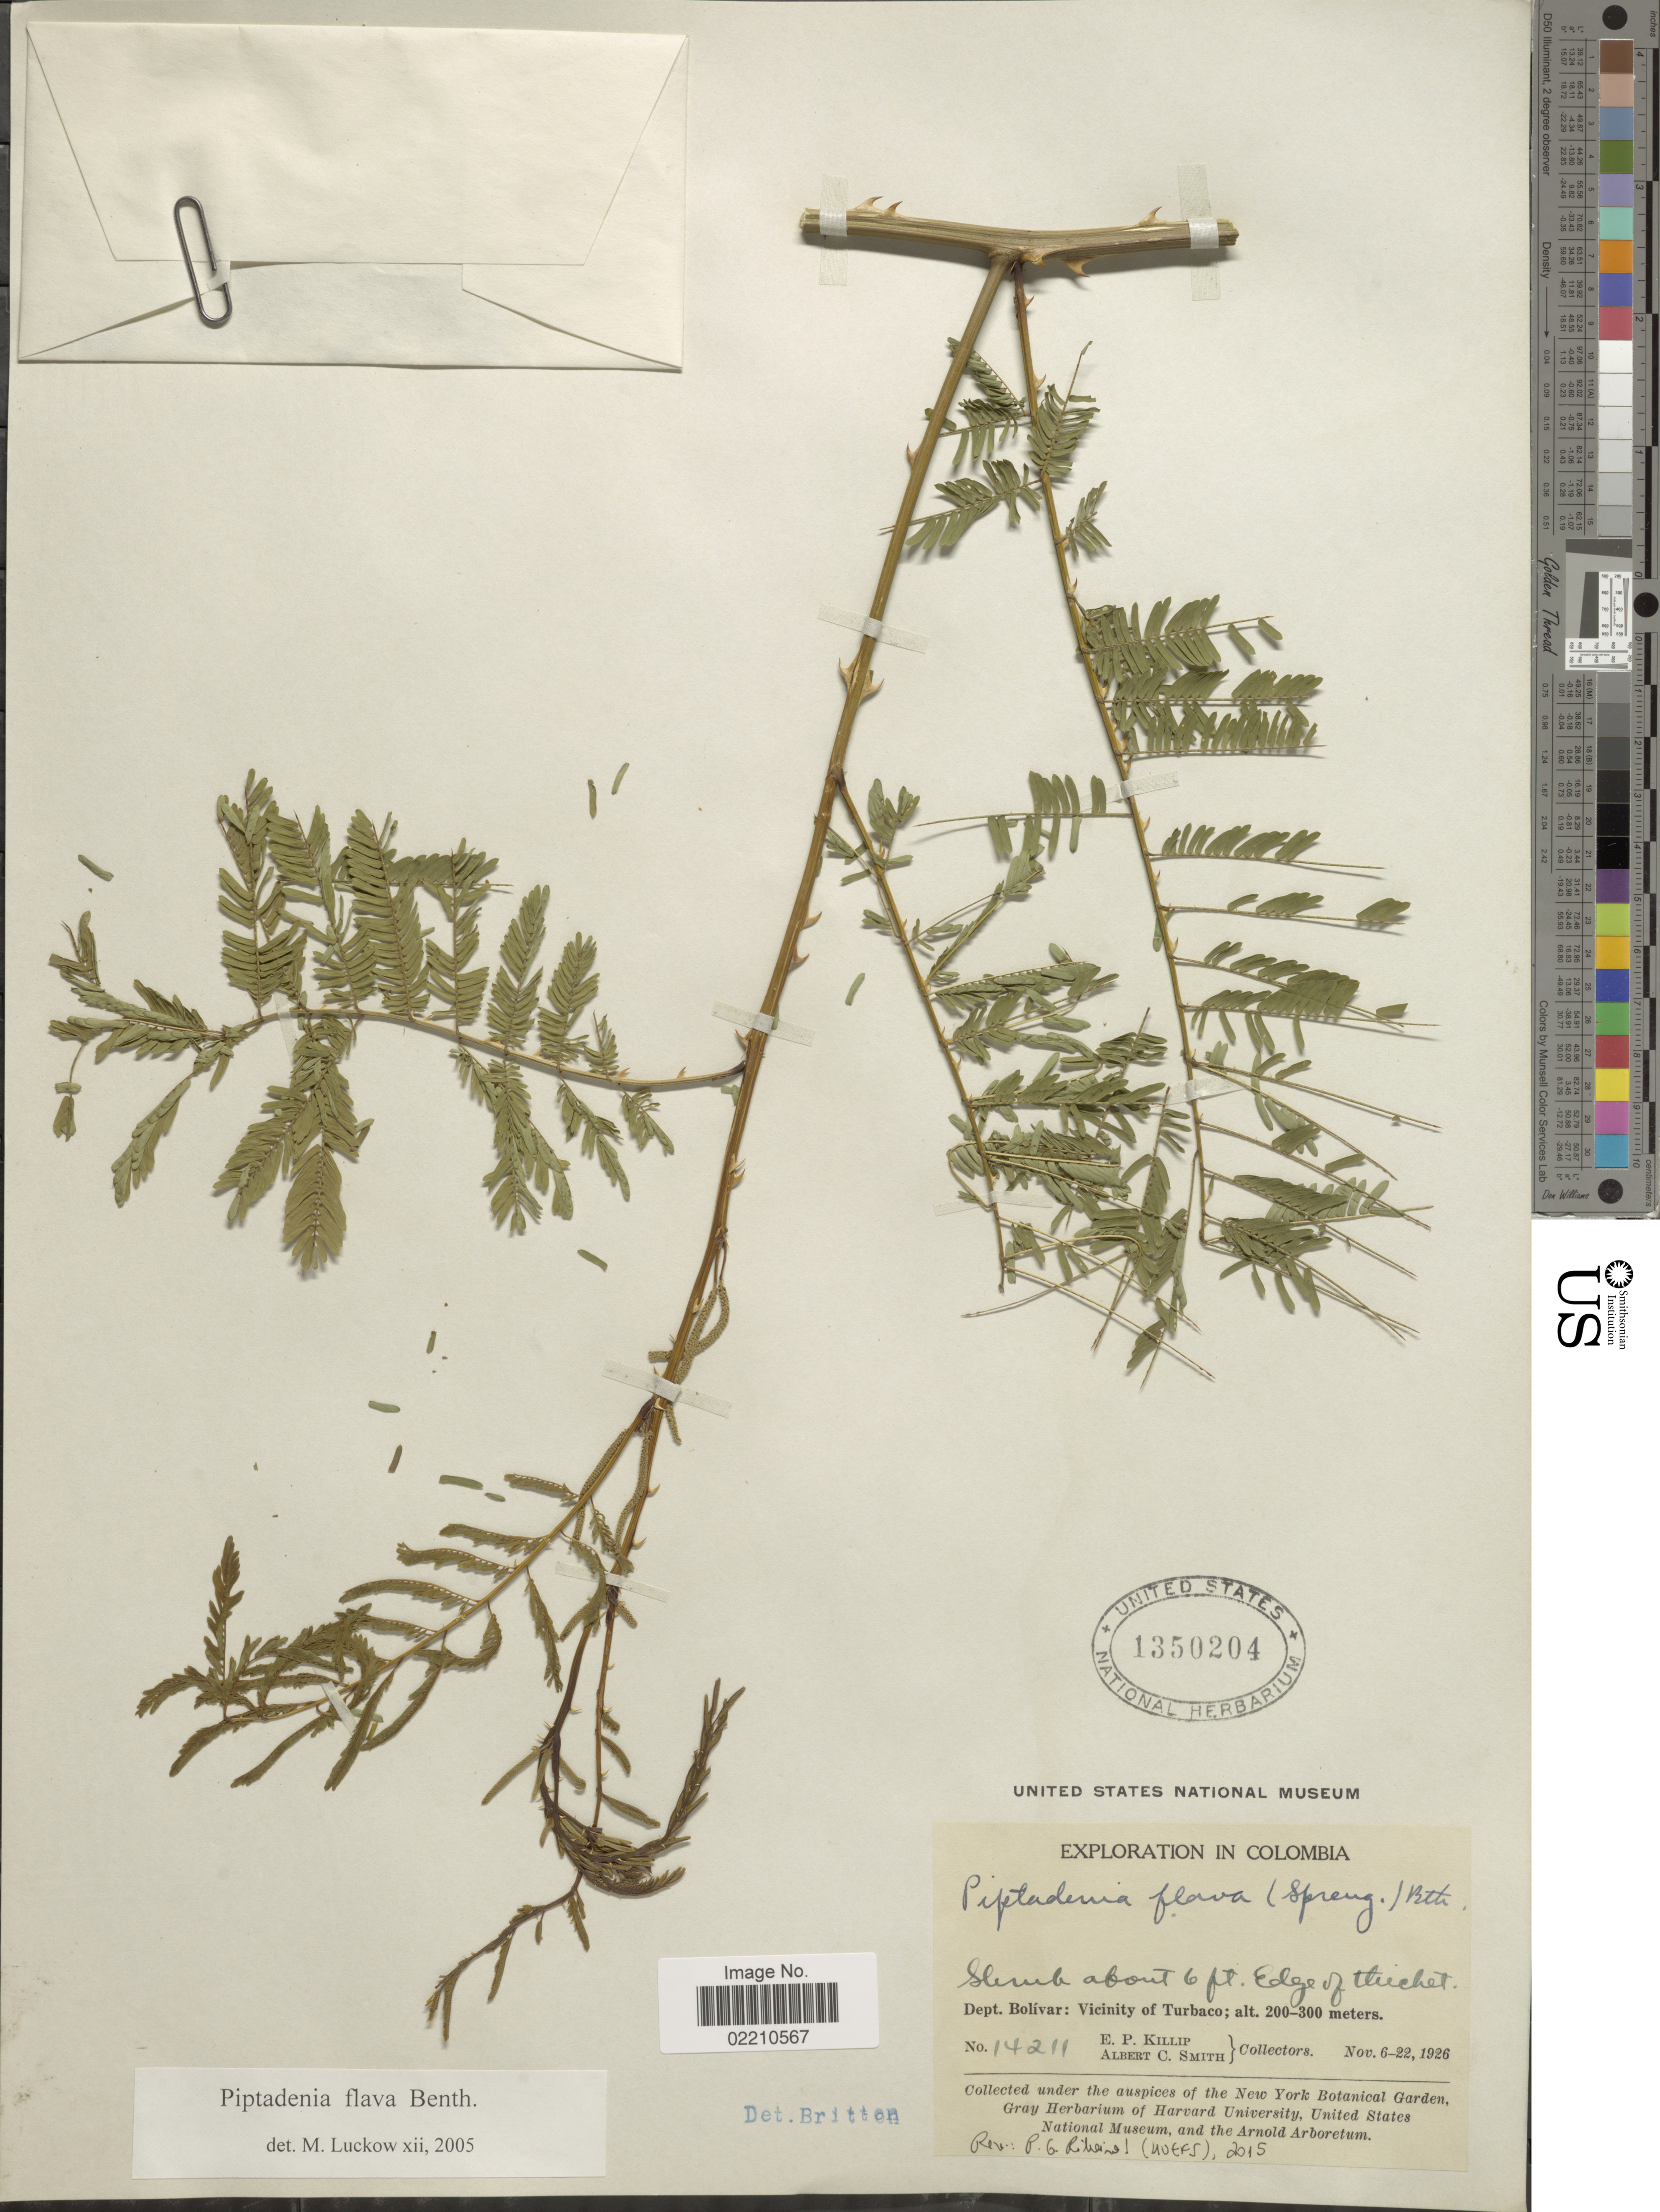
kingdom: Plantae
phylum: Tracheophyta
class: Magnoliopsida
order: Fabales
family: Fabaceae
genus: Piptadenia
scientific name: Piptadenia flava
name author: (DC.) Benth.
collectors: E. P. Killip & A. C. Smith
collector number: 14211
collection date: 1926-11-06/1926-11-22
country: Colombia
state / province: Bolívar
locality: Dept. Bolivar: Vicinity of Turbaco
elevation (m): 200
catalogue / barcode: US 1350204